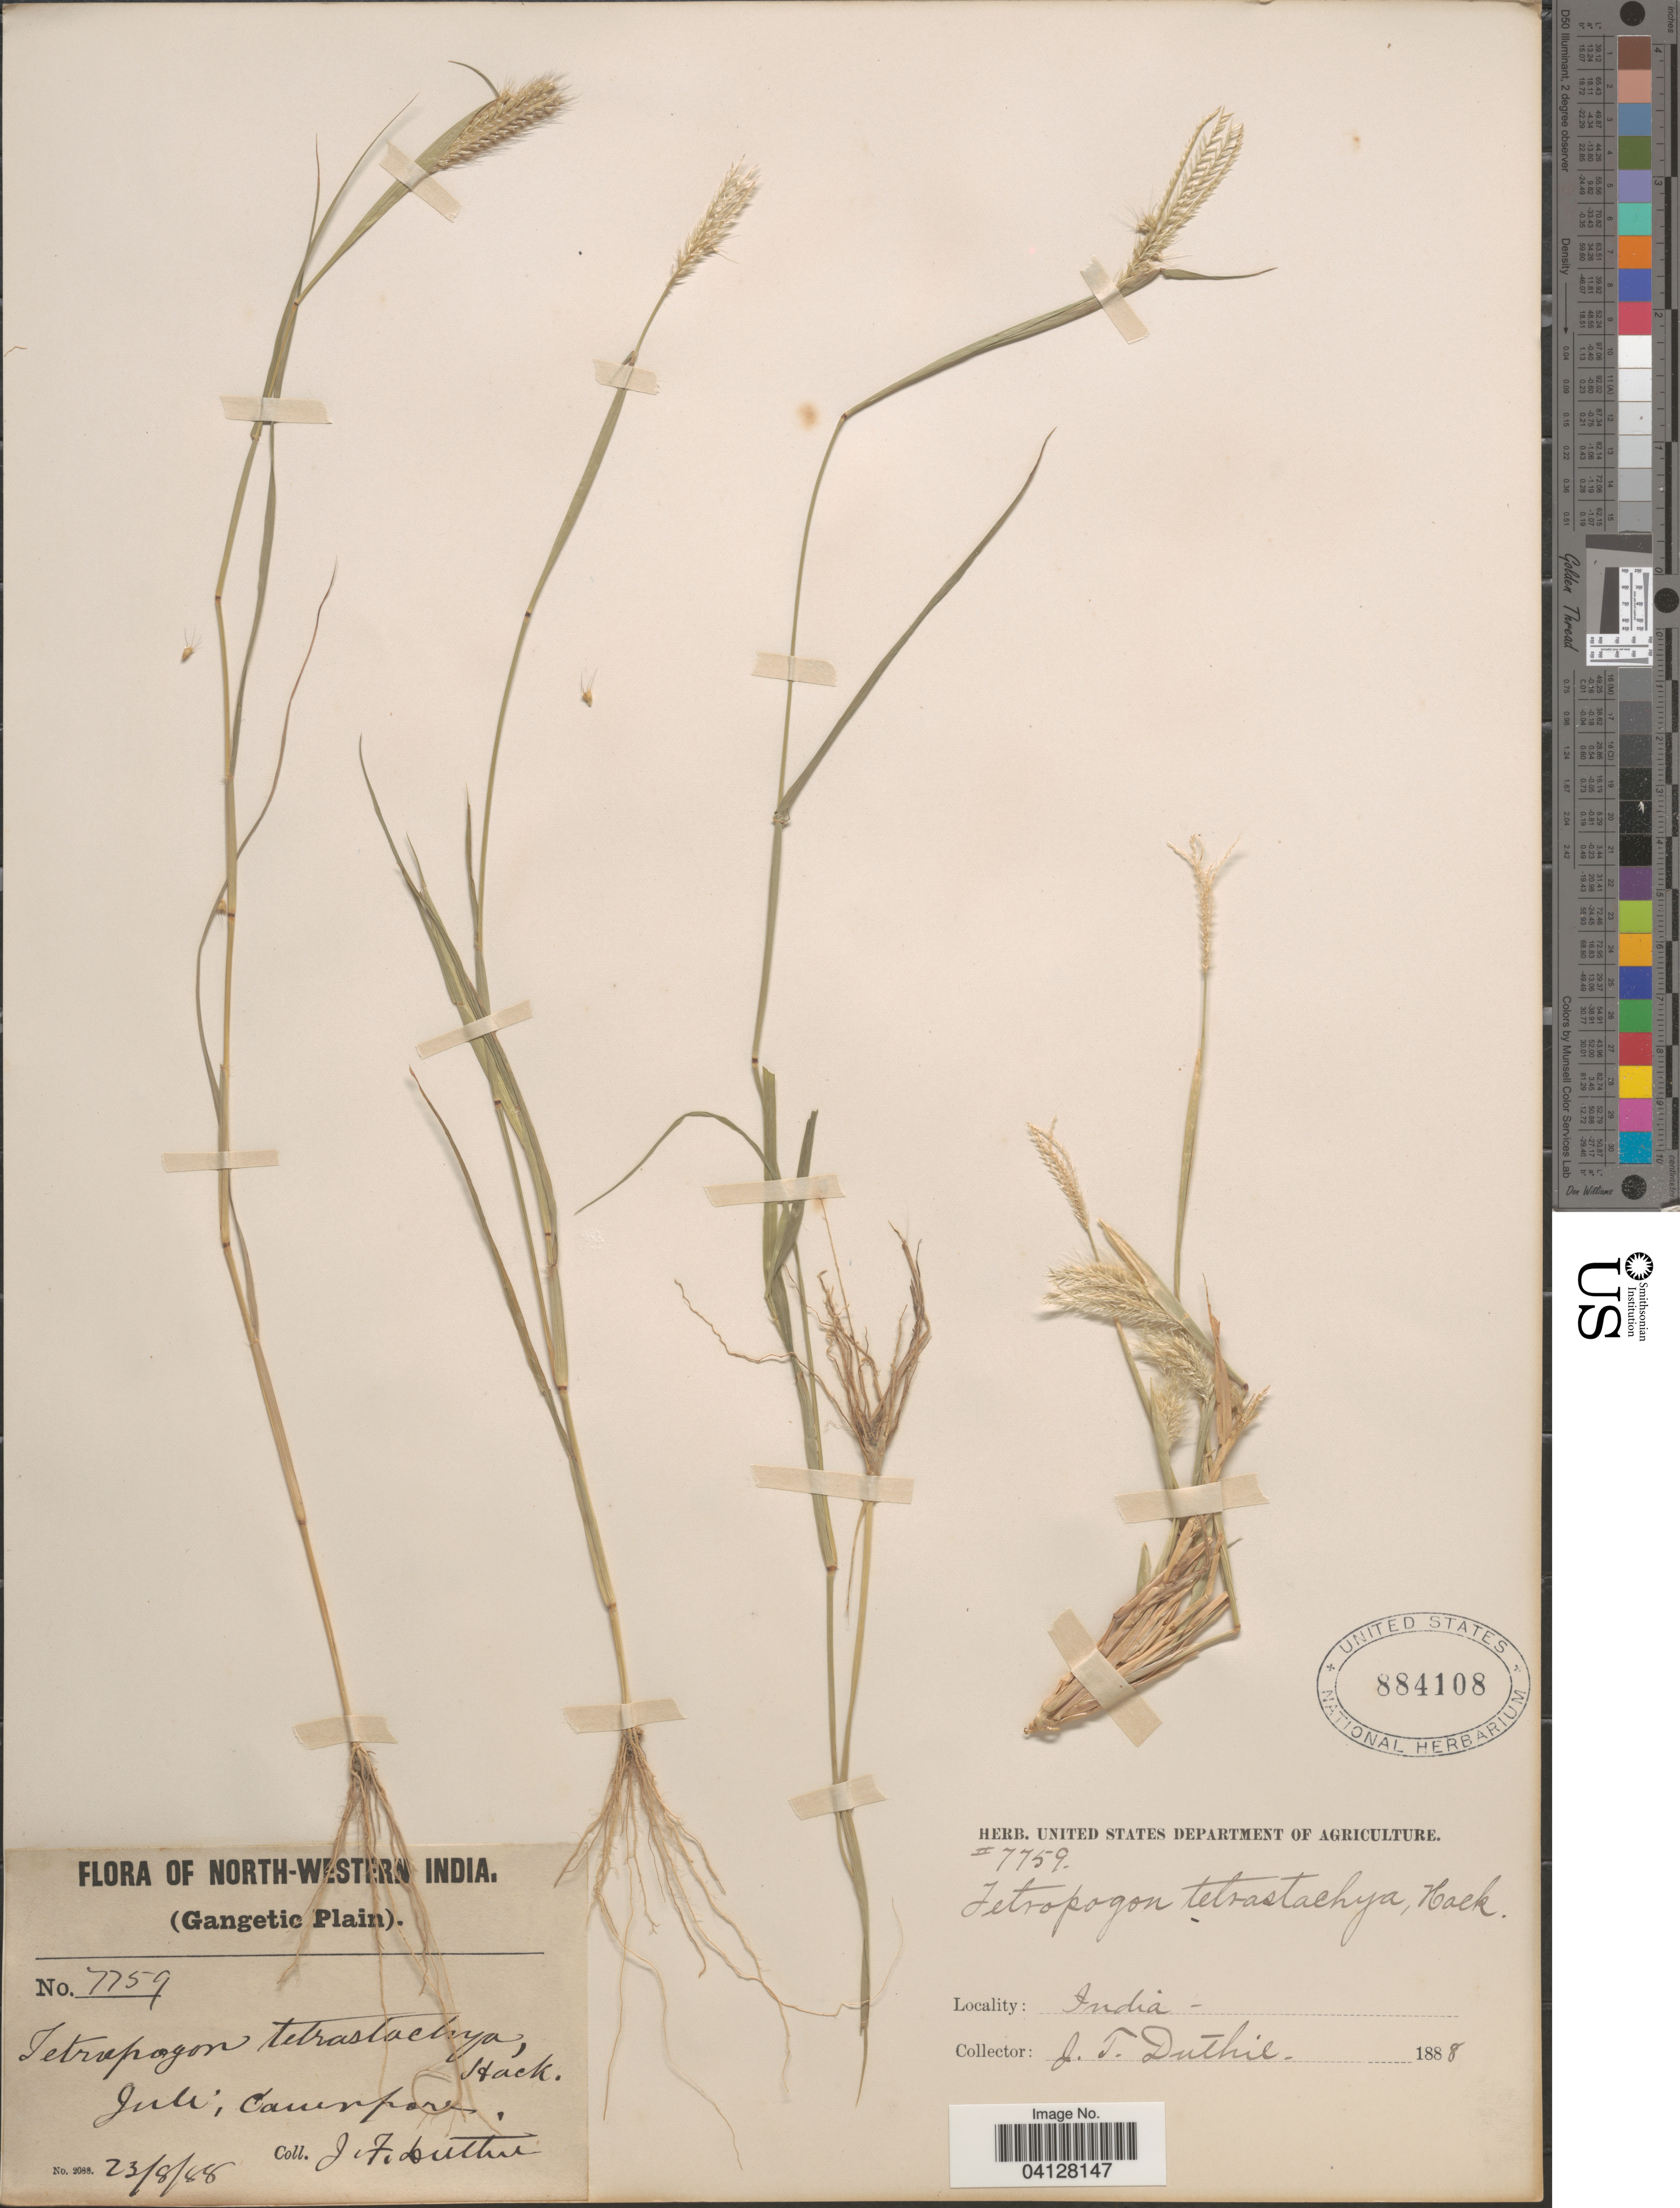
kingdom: Plantae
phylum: Tracheophyta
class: Liliopsida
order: Poales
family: Poaceae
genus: Tetrapogon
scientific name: Tetrapogon tetrastachys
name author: Hack. ex Duthie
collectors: J. F. Duthie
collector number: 7759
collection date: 1888-08-23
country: India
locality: North-Western India. (Gangetic Plain). Juli, Cawnpore.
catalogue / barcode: US 884108